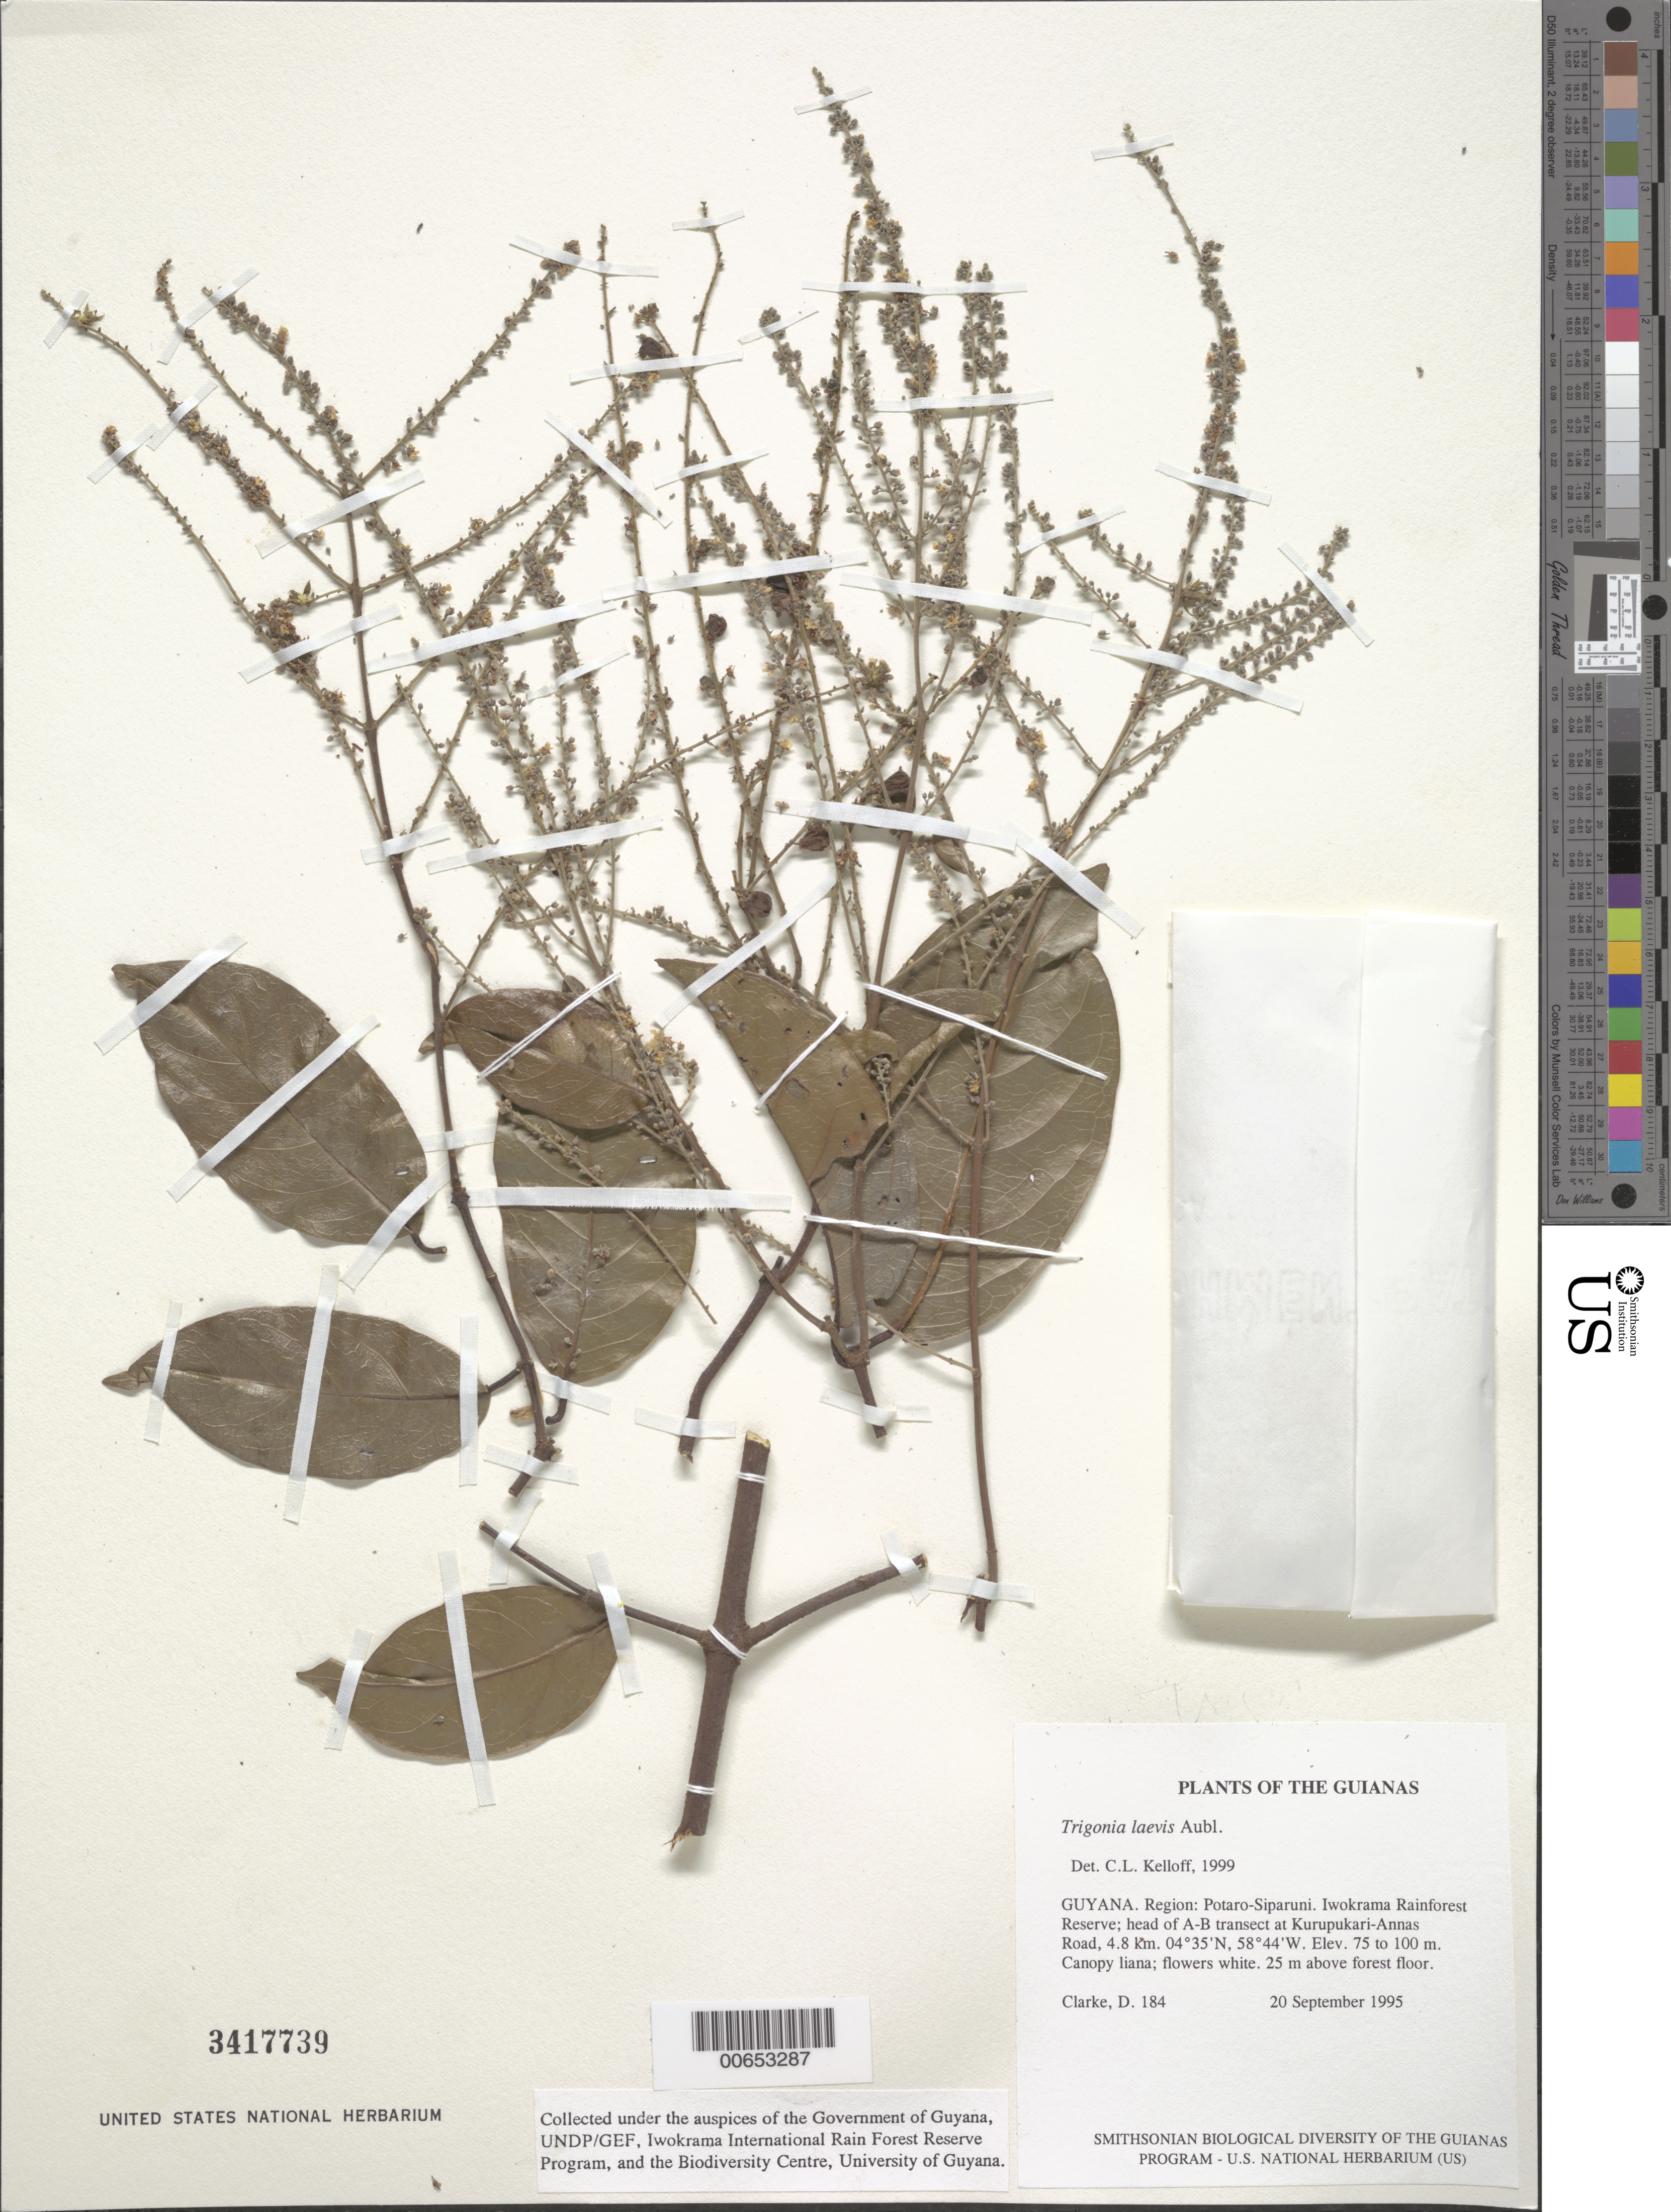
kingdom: Plantae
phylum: Tracheophyta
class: Magnoliopsida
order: Malpighiales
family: Trigoniaceae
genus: Trigonia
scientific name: Trigonia laevis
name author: Aubl.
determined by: Kelloff, Carol L., (US), Smithsonian Institution - National Museum of Natural History (UNITED STATES)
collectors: H. D. Clarke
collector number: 184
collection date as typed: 20 September 1995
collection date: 1995-09-20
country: Guyana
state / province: Potaro-Siparuni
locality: Iwokrama Rainforest Reserve; head of A-B transect at Kurupukari-Annas Road, 4.8 km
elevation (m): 75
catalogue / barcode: US 3417739